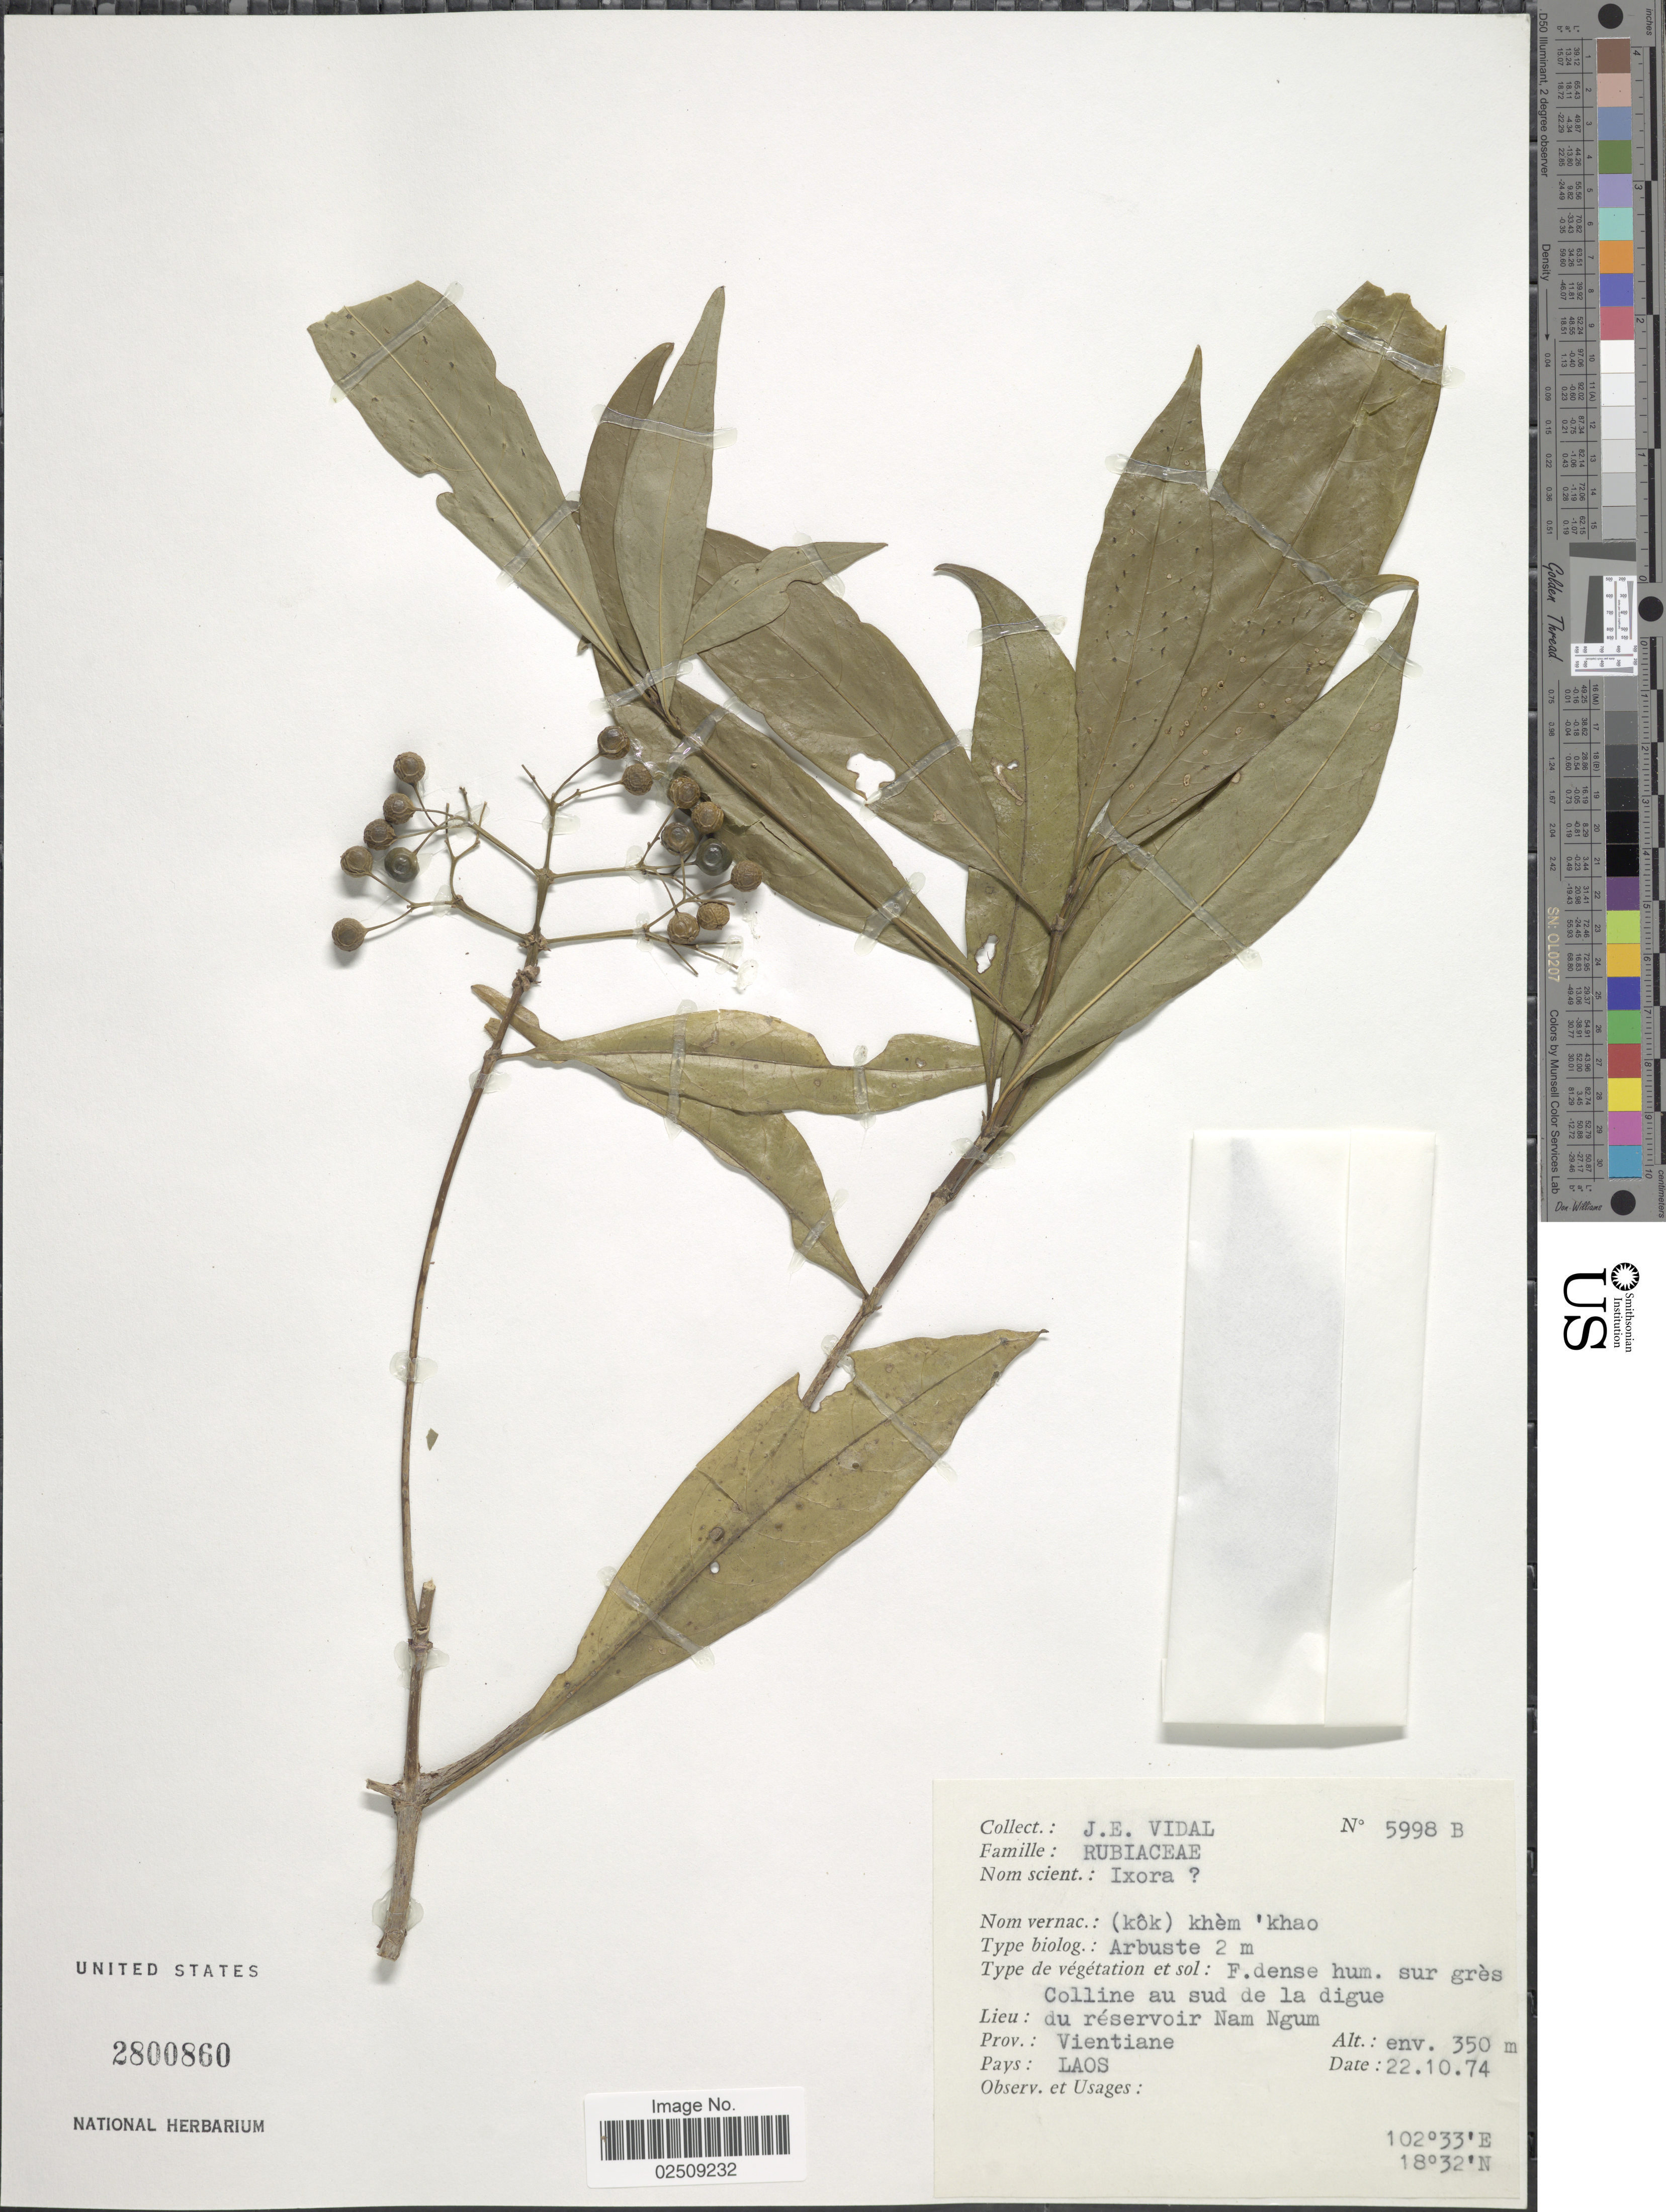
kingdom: Plantae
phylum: Tracheophyta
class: Magnoliopsida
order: Gentianales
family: Rubiaceae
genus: Ixora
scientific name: Ixora sp.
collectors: J. E. Vidal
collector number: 5998 B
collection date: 1974-10-22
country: Laos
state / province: Viangchan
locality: Colline au sud de la digue du reservoir Nam Ngum.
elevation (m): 350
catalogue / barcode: US 2800860